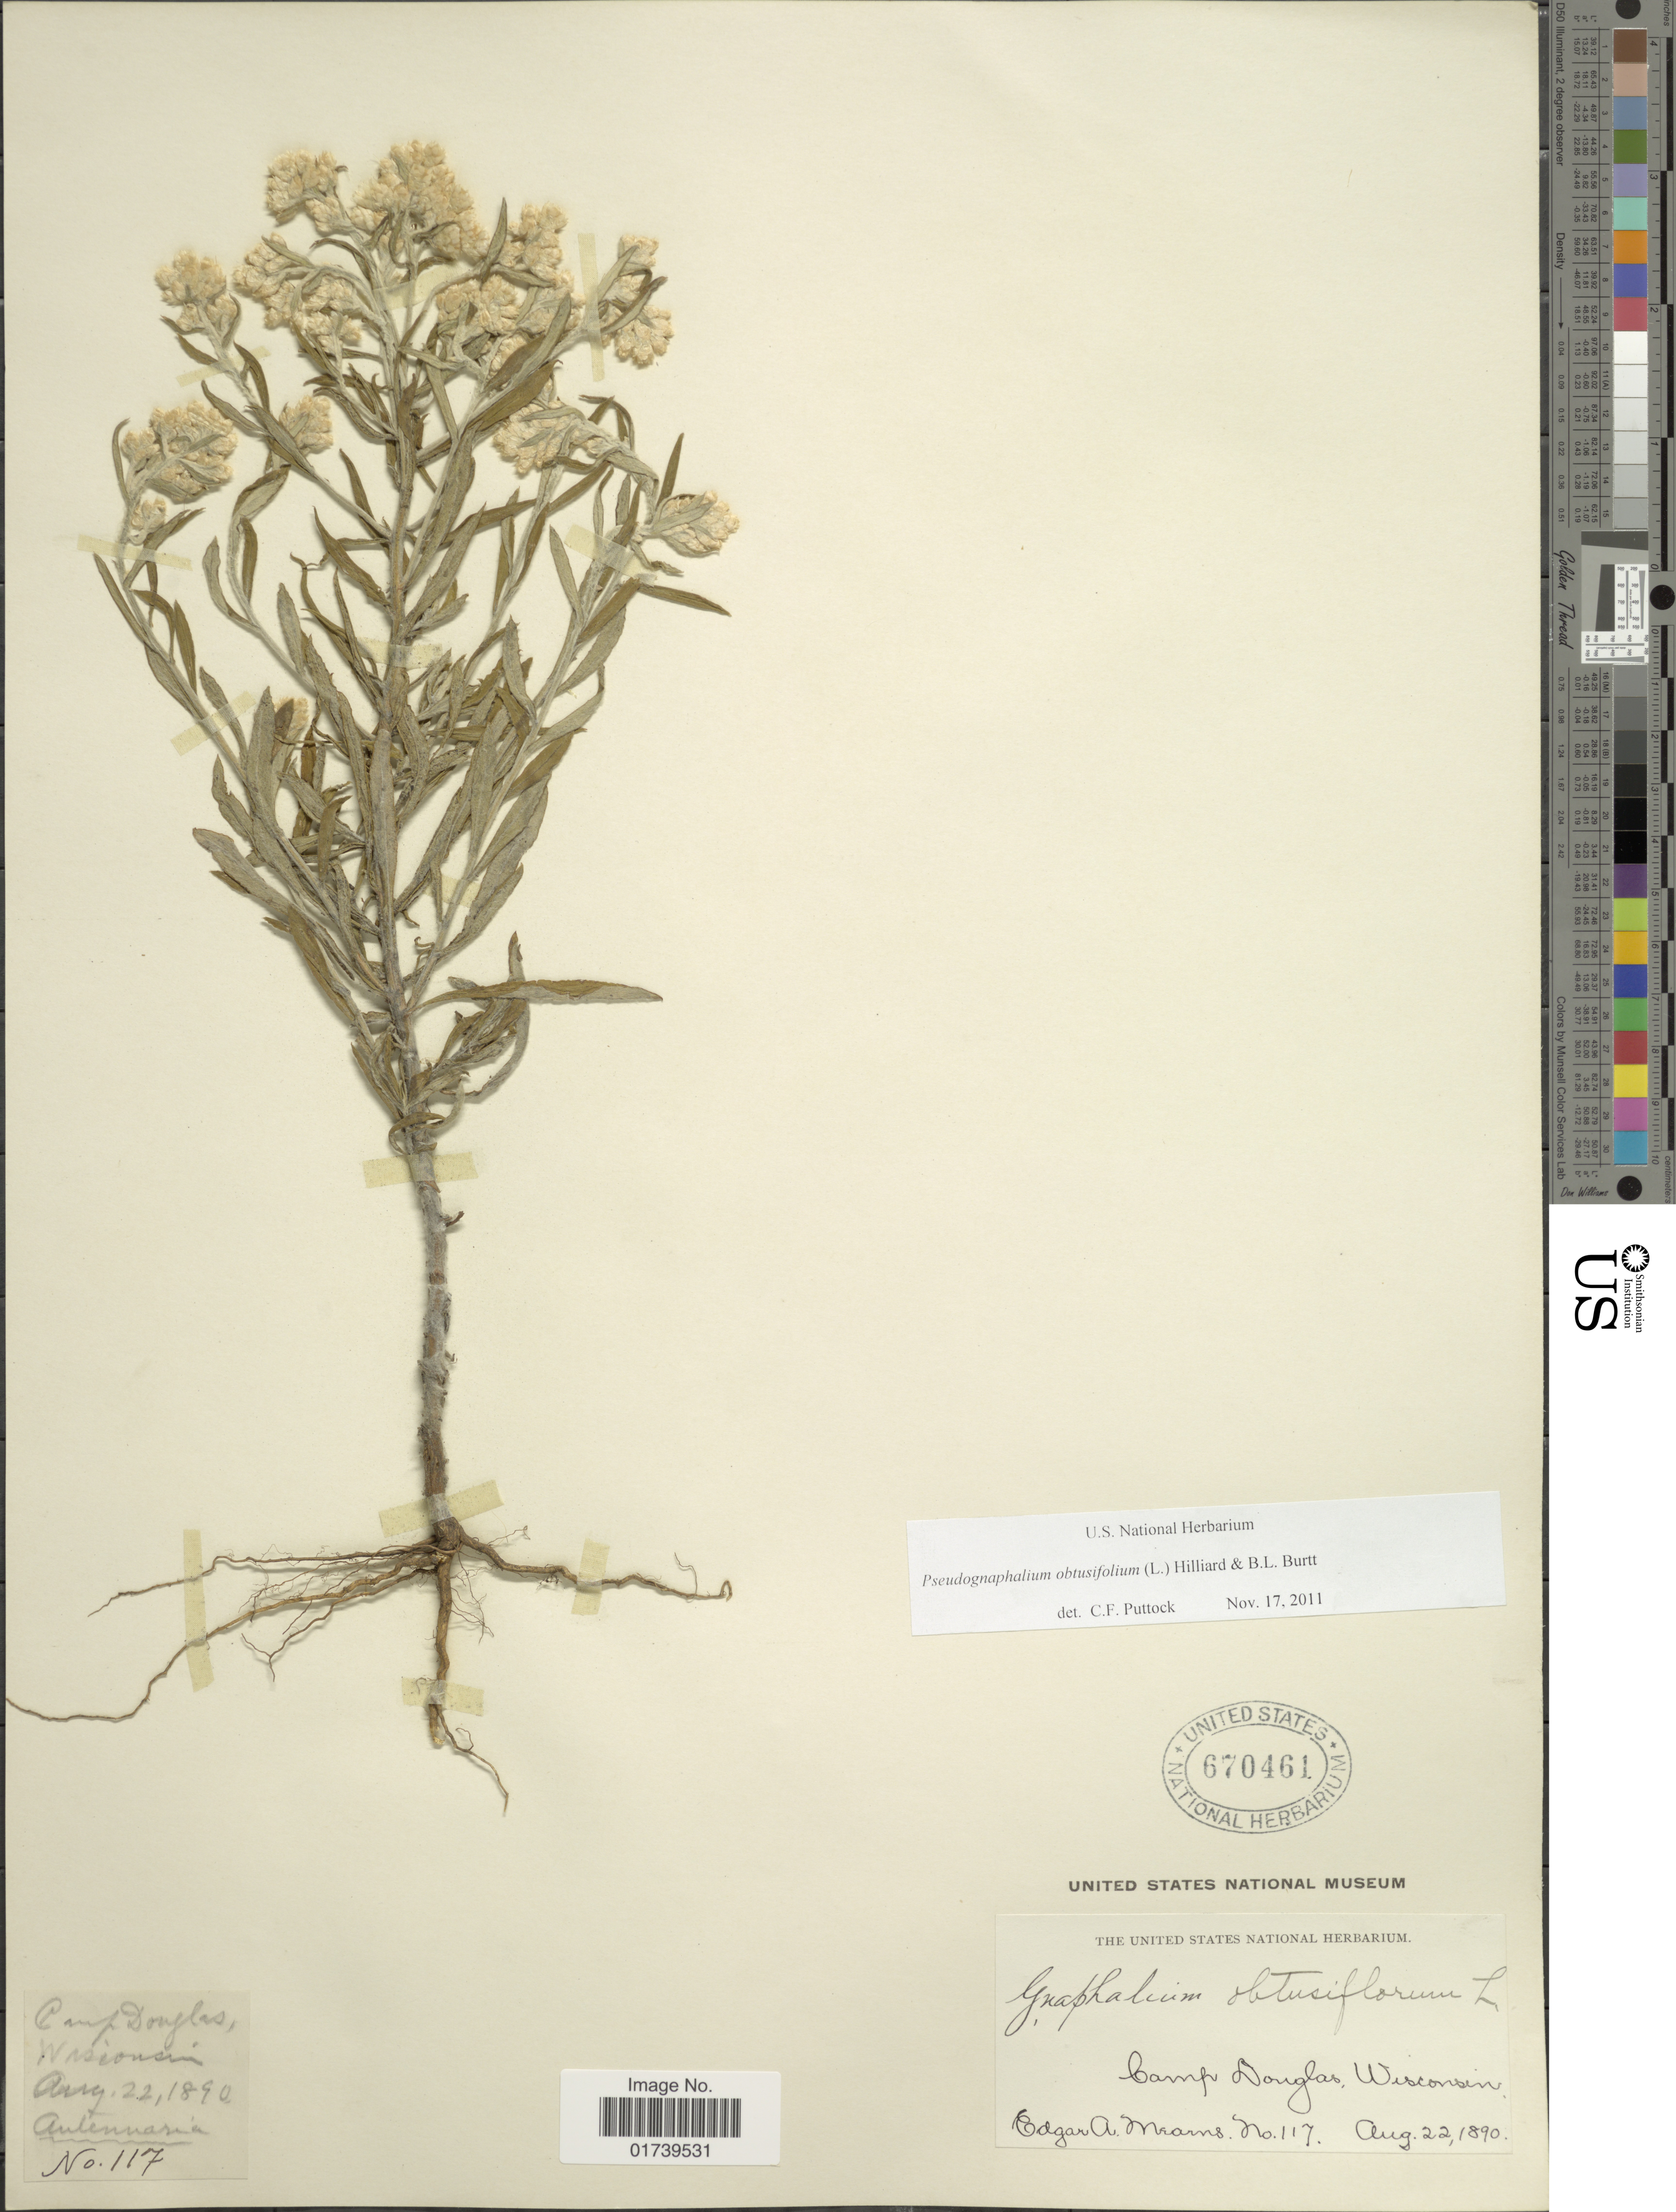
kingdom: Plantae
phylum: Tracheophyta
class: Magnoliopsida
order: Asterales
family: Asteraceae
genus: Pseudognaphalium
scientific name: Pseudognaphalium obtusifolium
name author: (L.) Hilliard & B.L. Burtt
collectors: E. A. Mearns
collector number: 117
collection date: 1890-08-22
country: United States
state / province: Wisconsin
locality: Camp Douglas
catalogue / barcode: US 670461